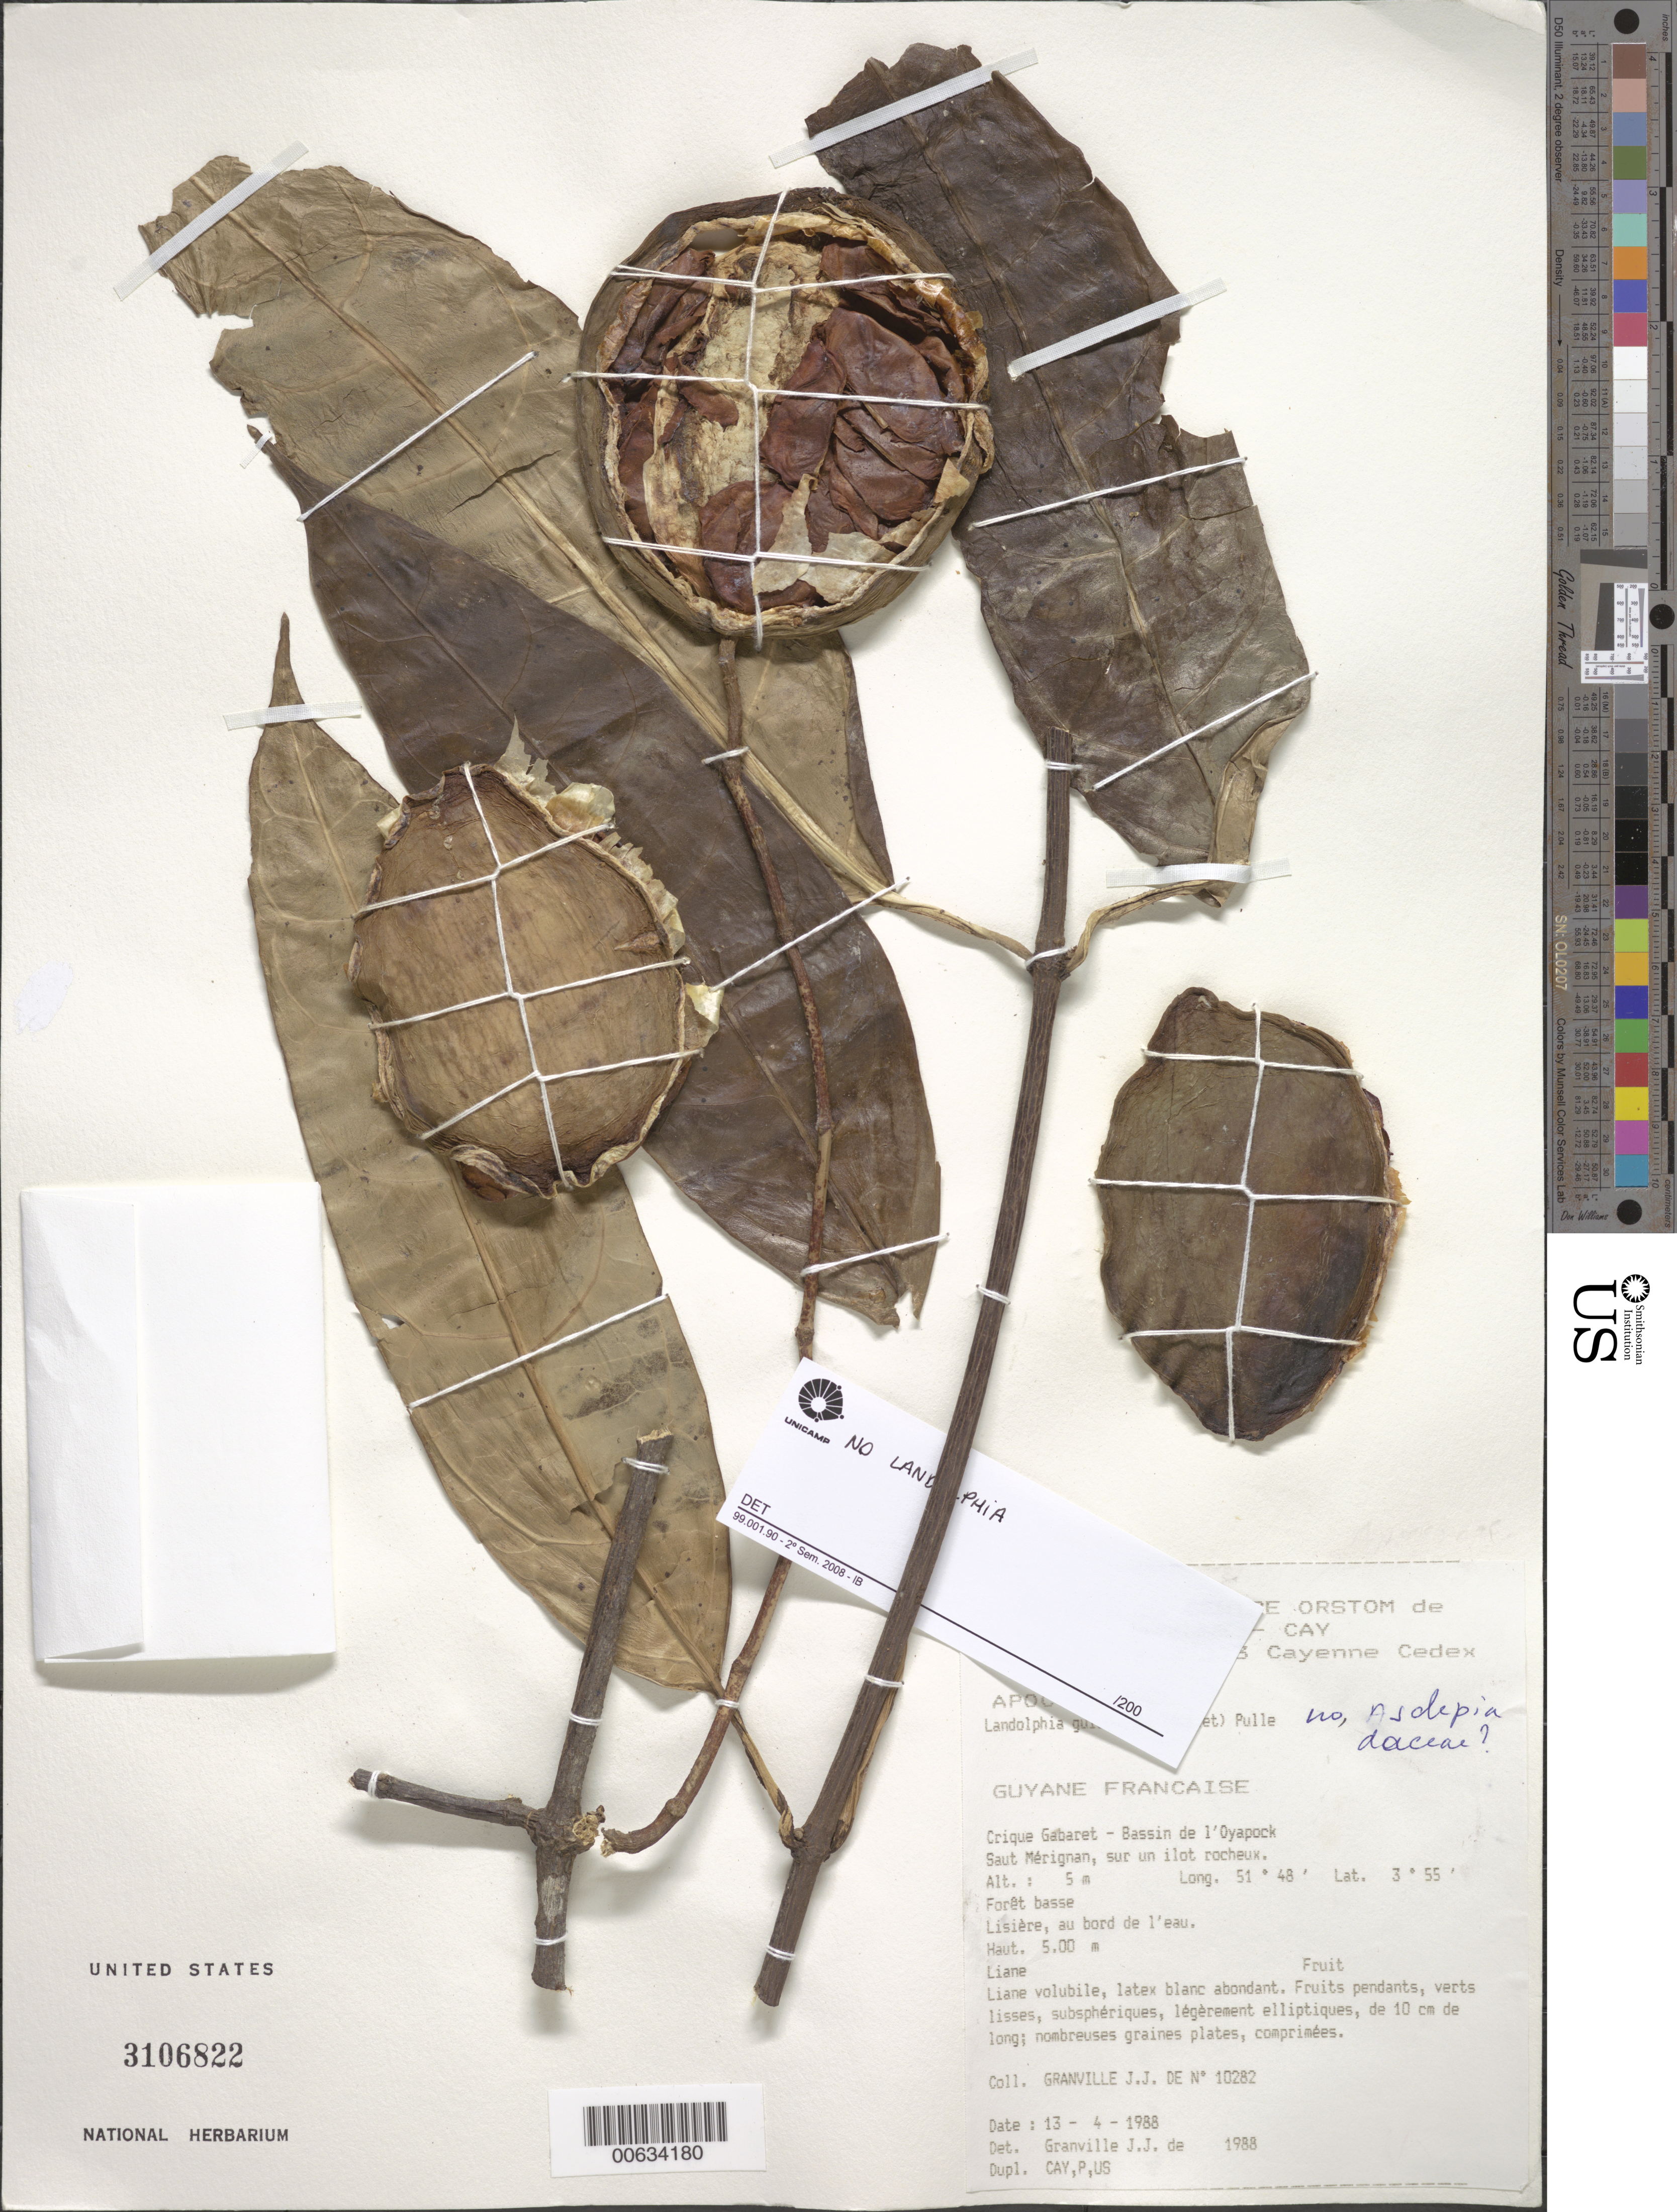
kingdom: Plantae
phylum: Tracheophyta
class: Magnoliopsida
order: Gentianales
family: Apocynaceae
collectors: J.-J. de Granville et al.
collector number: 10282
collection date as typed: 13-Apr-88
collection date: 1988-04-13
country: French Guiana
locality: Crique Gabaret, Bassin de l'Oyapock, Saut Mérignan, sur un ilot rocheux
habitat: Foret basse. Lisiere, au bord de l'eau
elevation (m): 5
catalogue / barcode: US 3106822